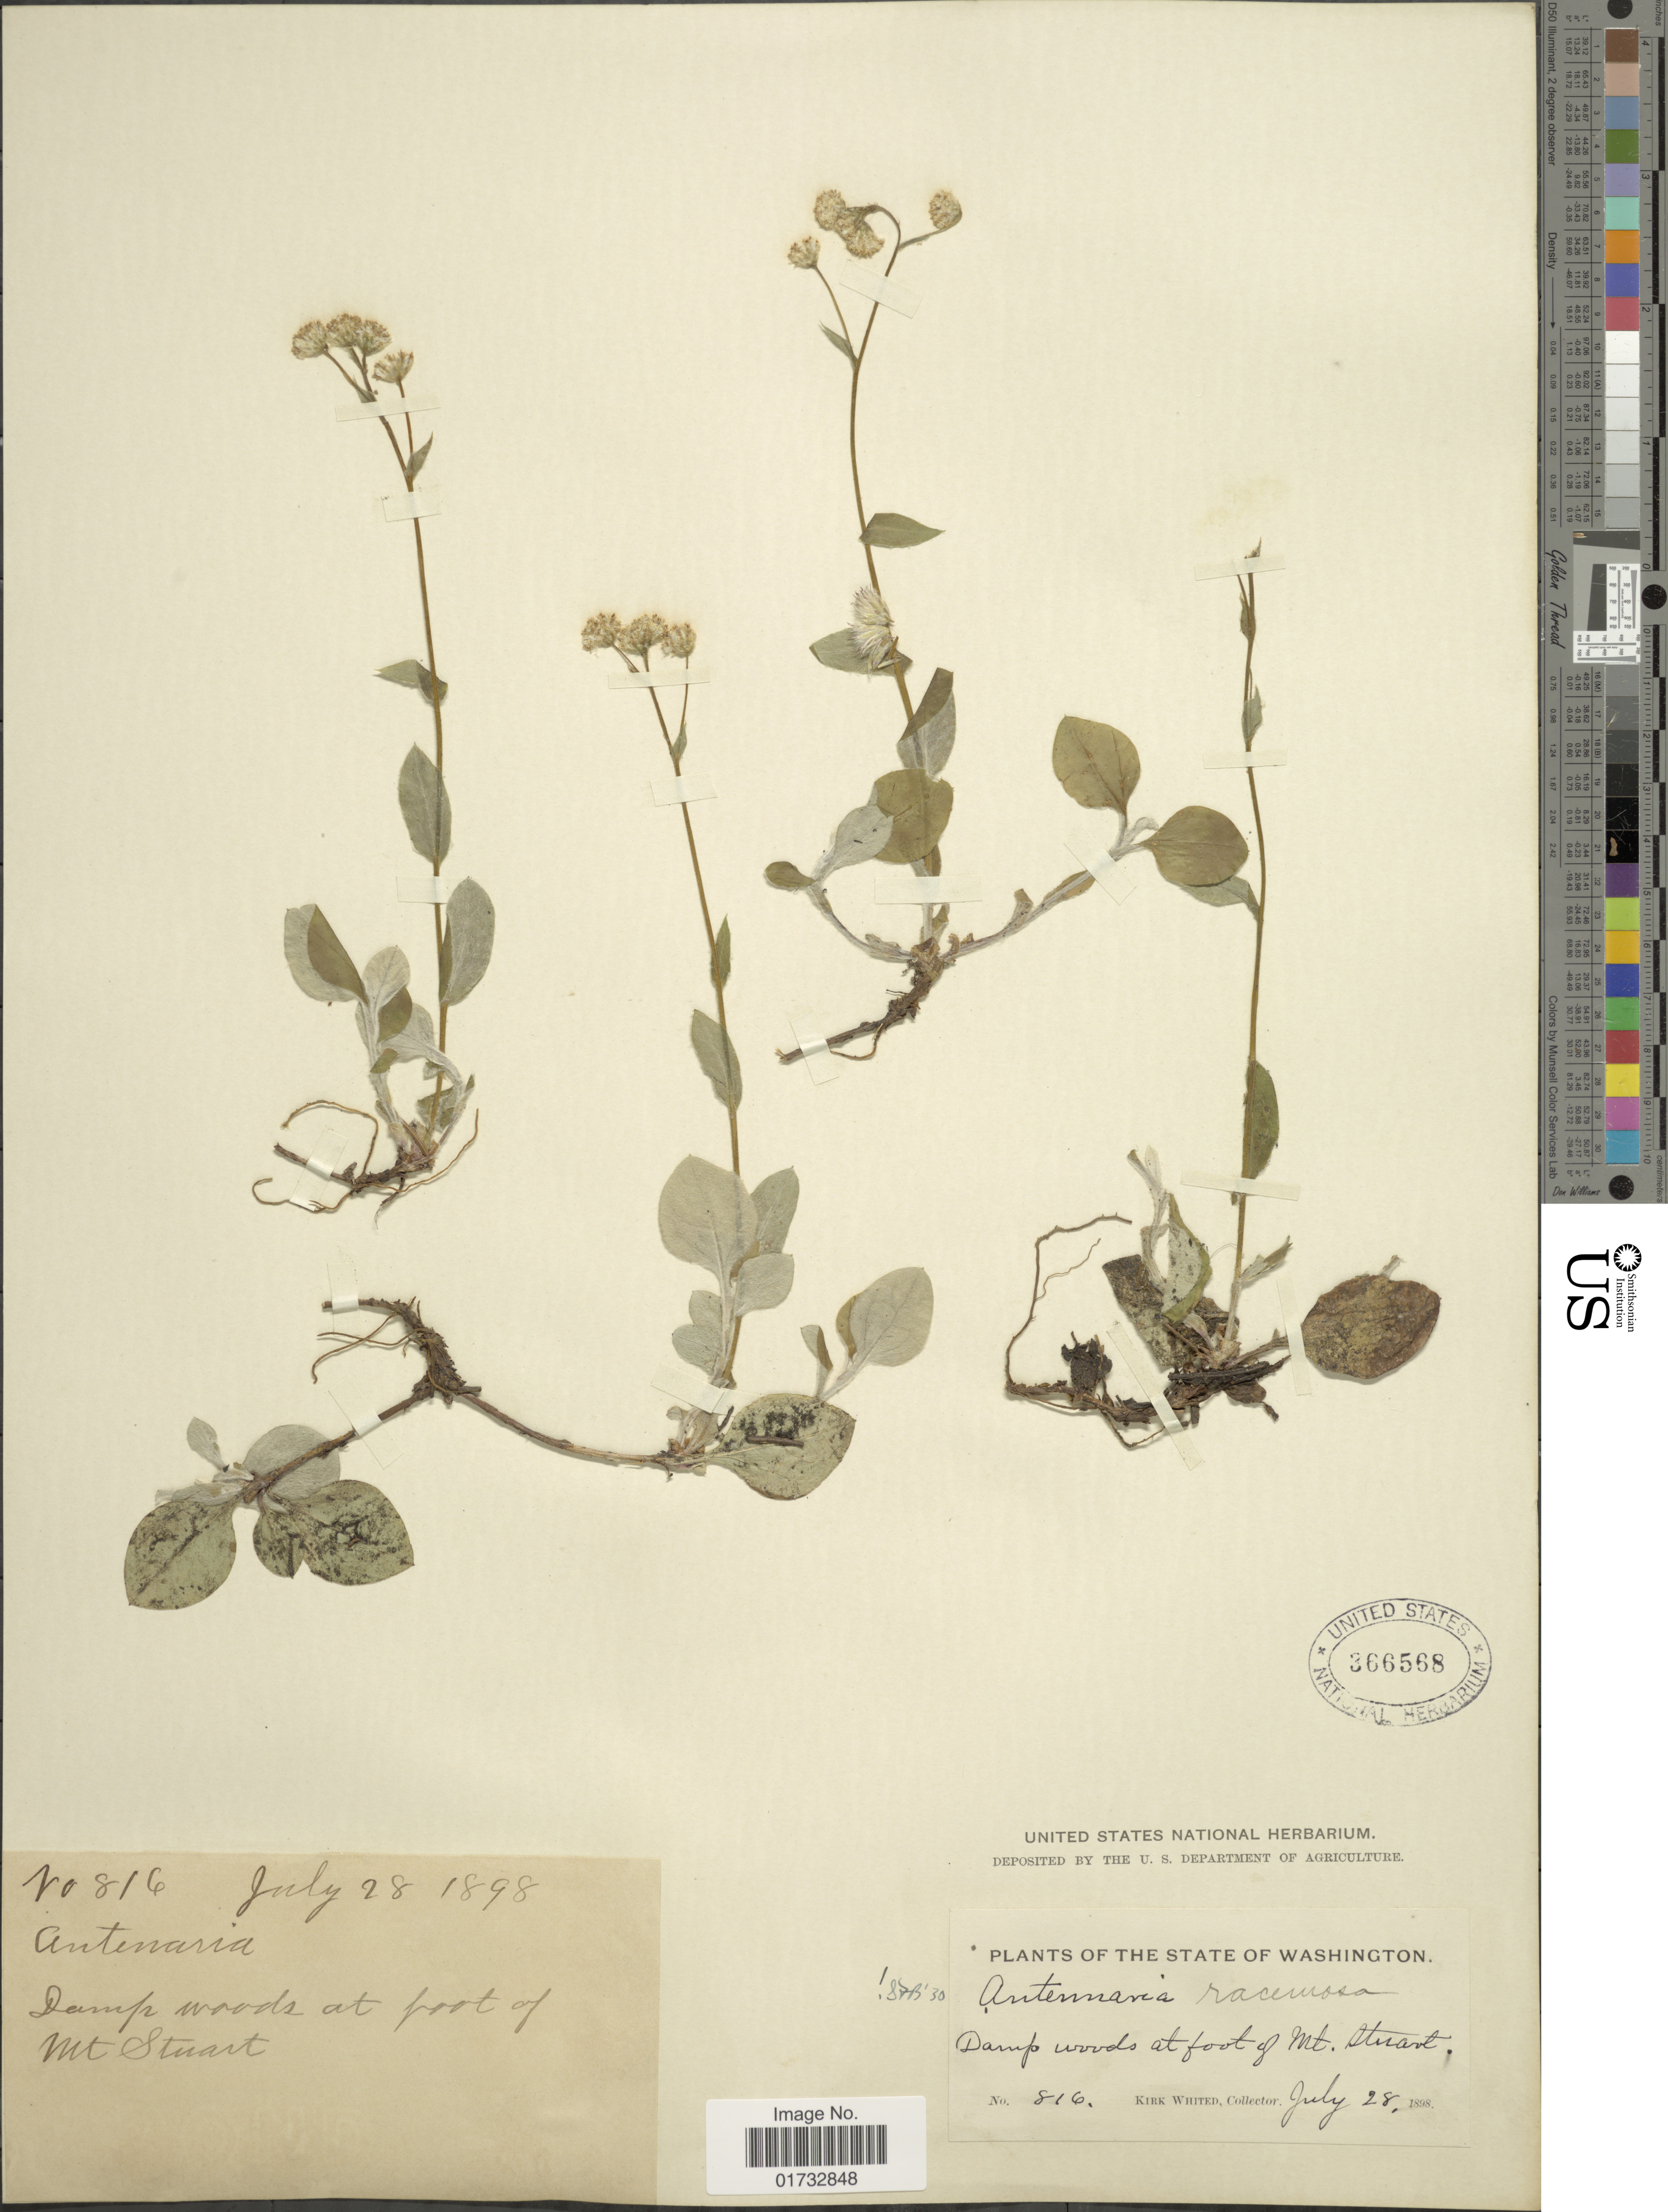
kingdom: Plantae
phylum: Tracheophyta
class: Magnoliopsida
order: Asterales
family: Asteraceae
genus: Antennaria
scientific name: Antennaria racemosa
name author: Hook.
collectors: K. Whited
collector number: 816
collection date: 1898-07-28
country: United States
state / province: Washington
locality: At foot of Mt. Stuart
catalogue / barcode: US 366568